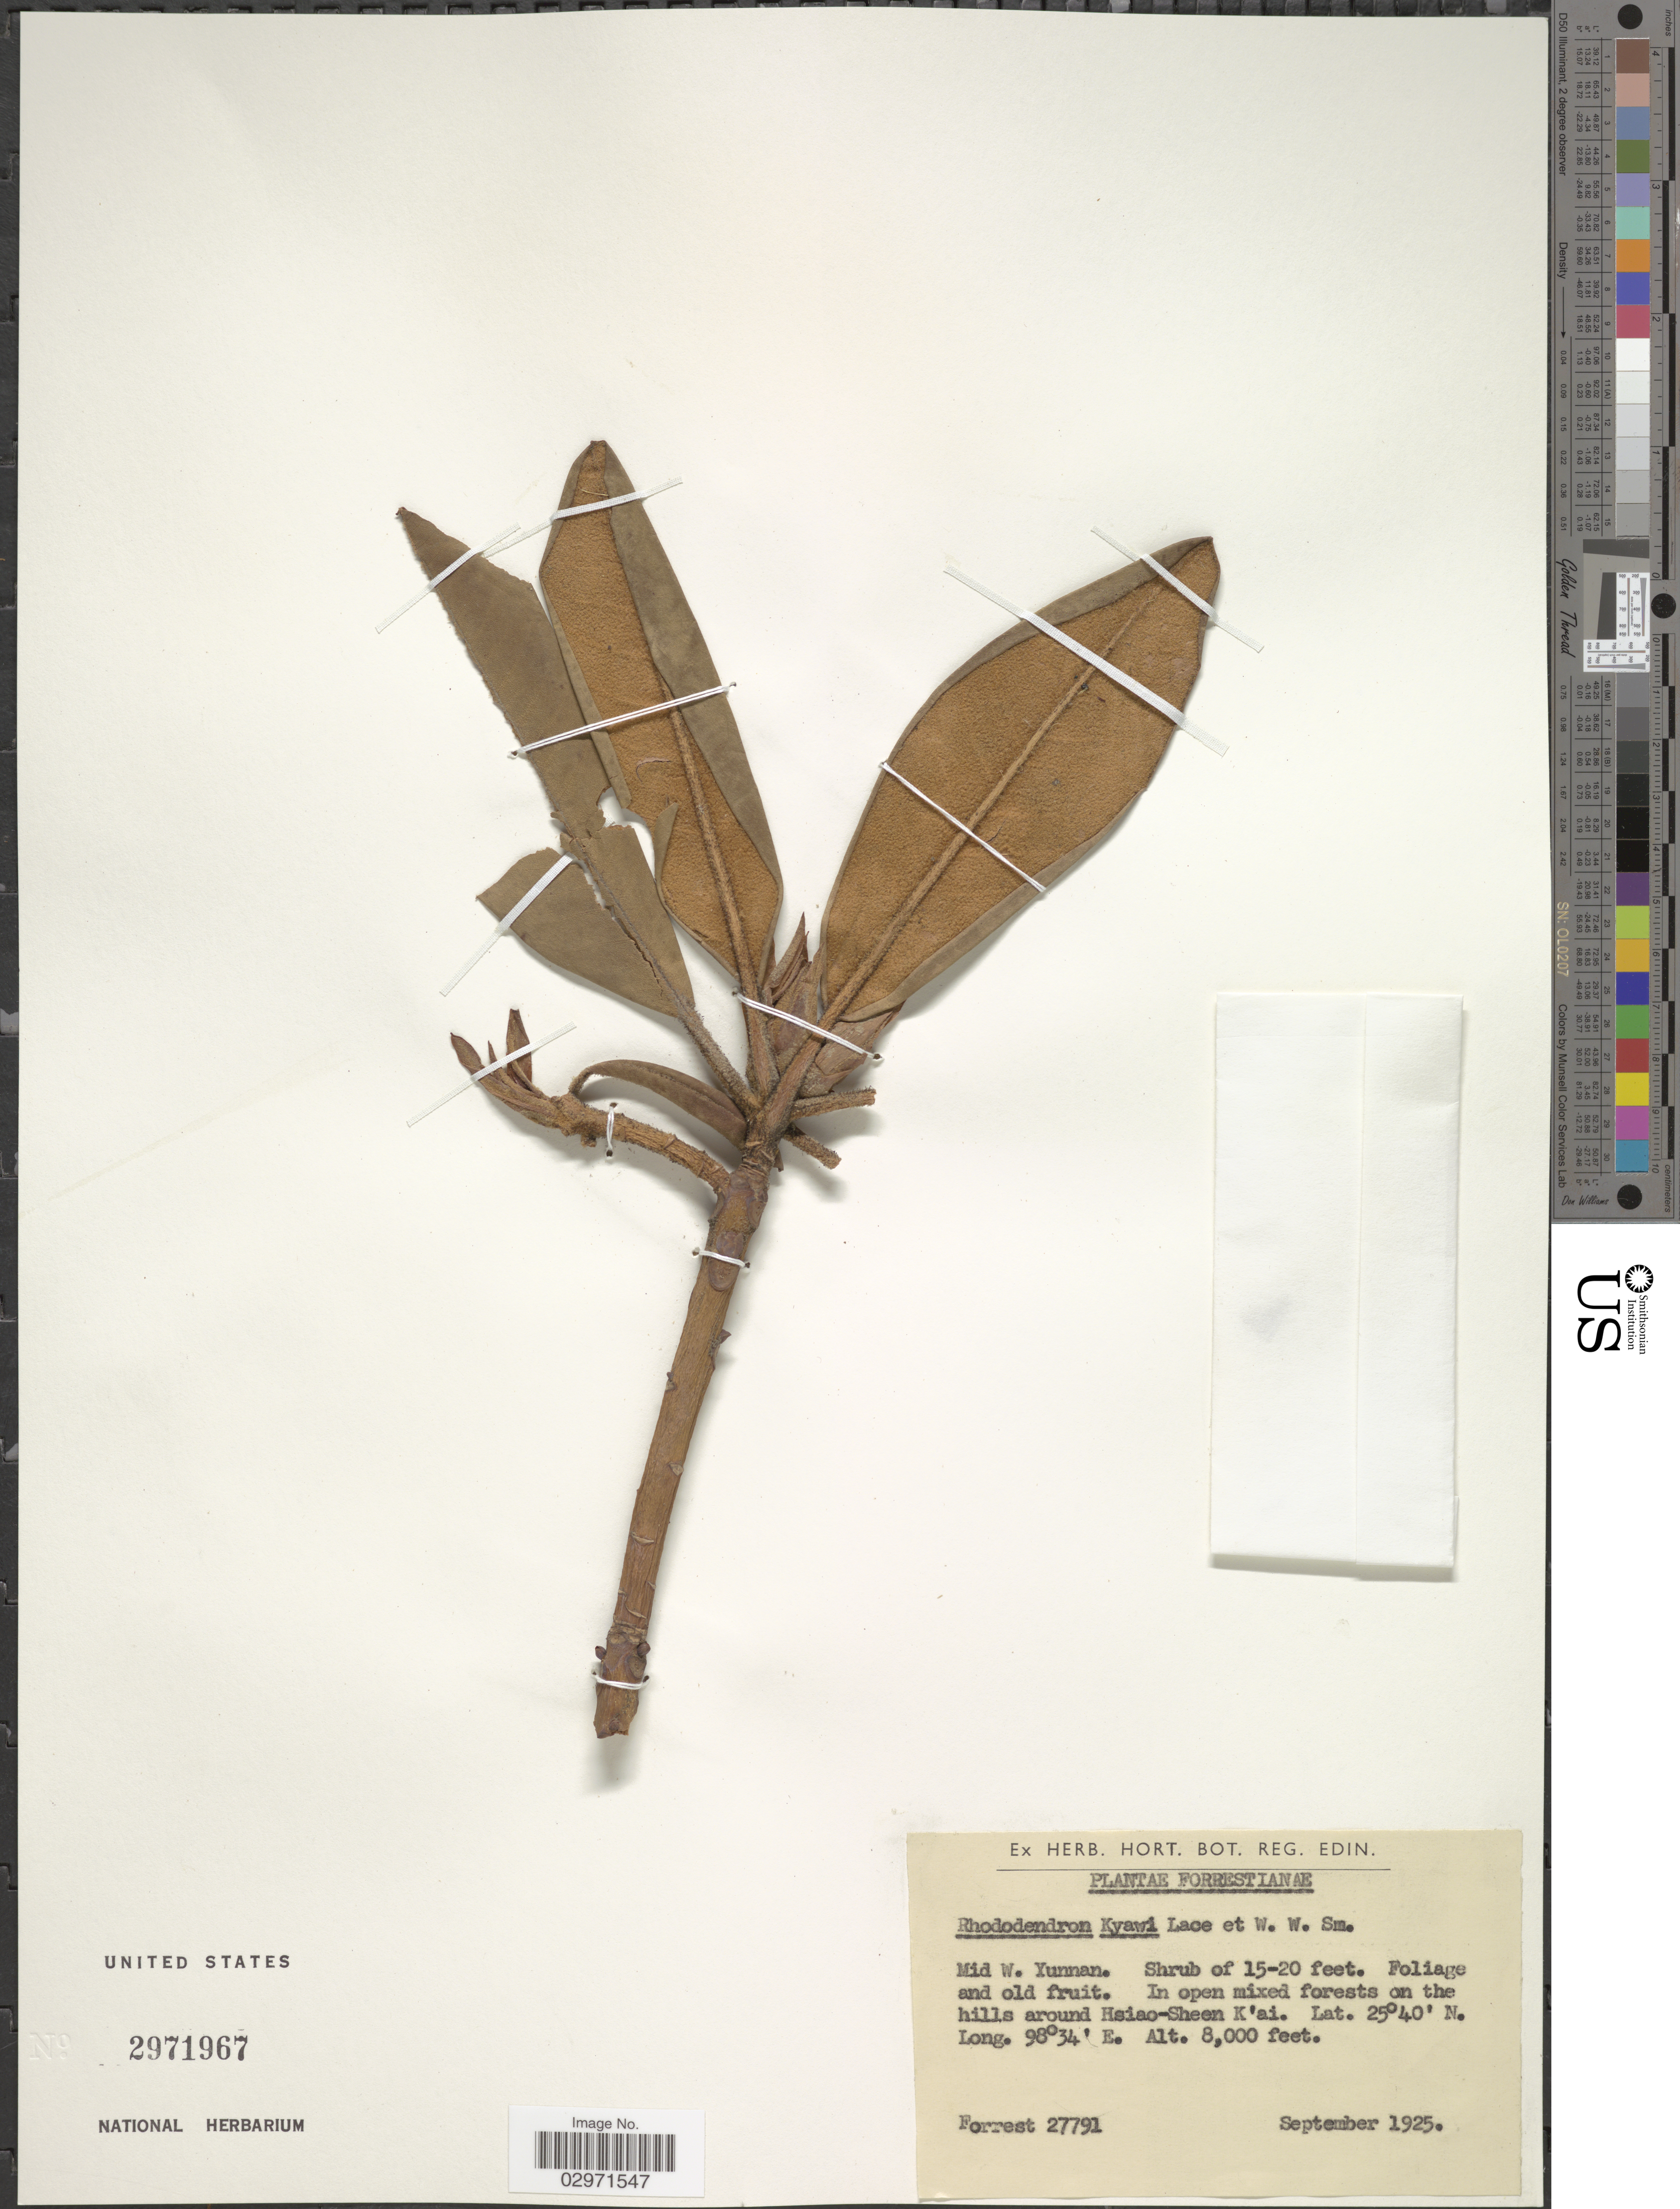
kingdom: Plantae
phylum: Tracheophyta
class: Magnoliopsida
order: Ericales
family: Ericaceae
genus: Rhododendron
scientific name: Rhododendron kyawi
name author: Lace & W.W. Sm.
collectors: -. Forrest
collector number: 27791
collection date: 1925-09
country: China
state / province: Yunnan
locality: Mid W. Yunnan. On the hills around Hsiao-Sheen K'ai.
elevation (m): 2438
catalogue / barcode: US 2971967